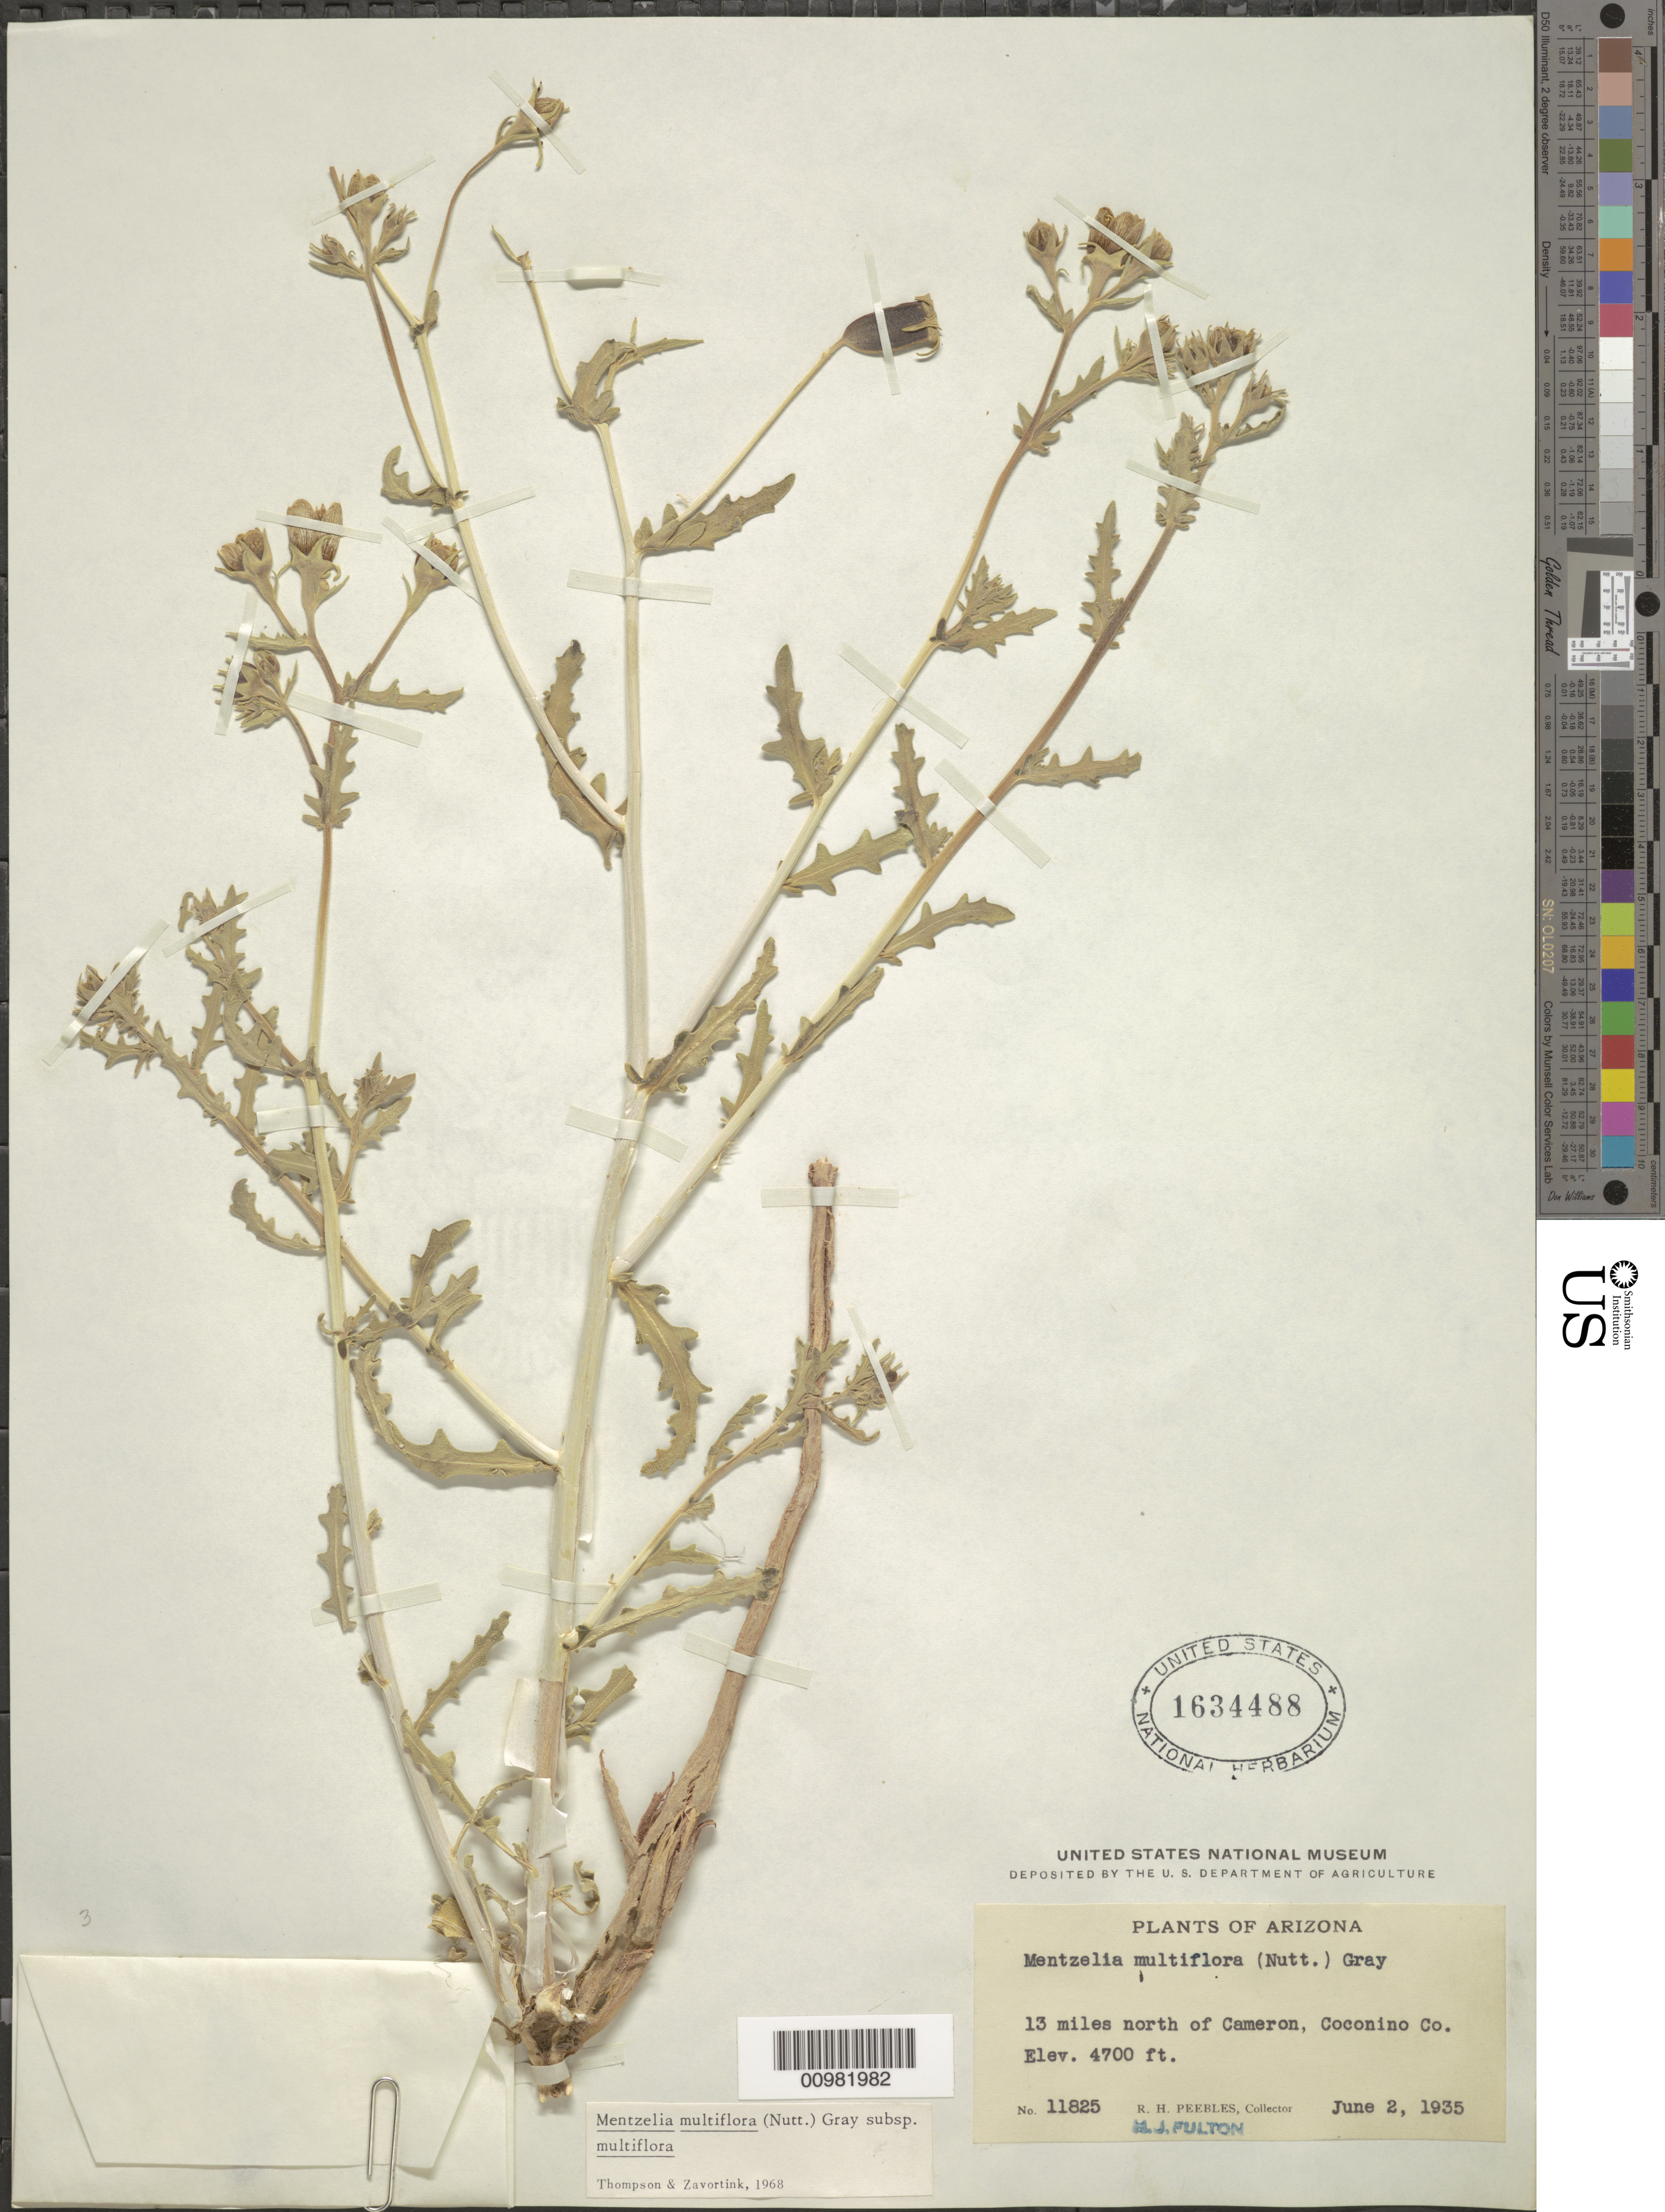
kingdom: Plantae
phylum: Tracheophyta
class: Magnoliopsida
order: Cornales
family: Loasaceae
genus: Mentzelia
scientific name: Mentzelia multiflora subsp. multiflora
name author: (Nutt.) A. Gray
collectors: R. H. Peebles & H. Fulton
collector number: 11825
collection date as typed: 02 Jun 1935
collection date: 1935-06-02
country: United States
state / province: Arizona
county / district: Coconino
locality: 13 mi. N of Cameron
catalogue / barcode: US 1634488